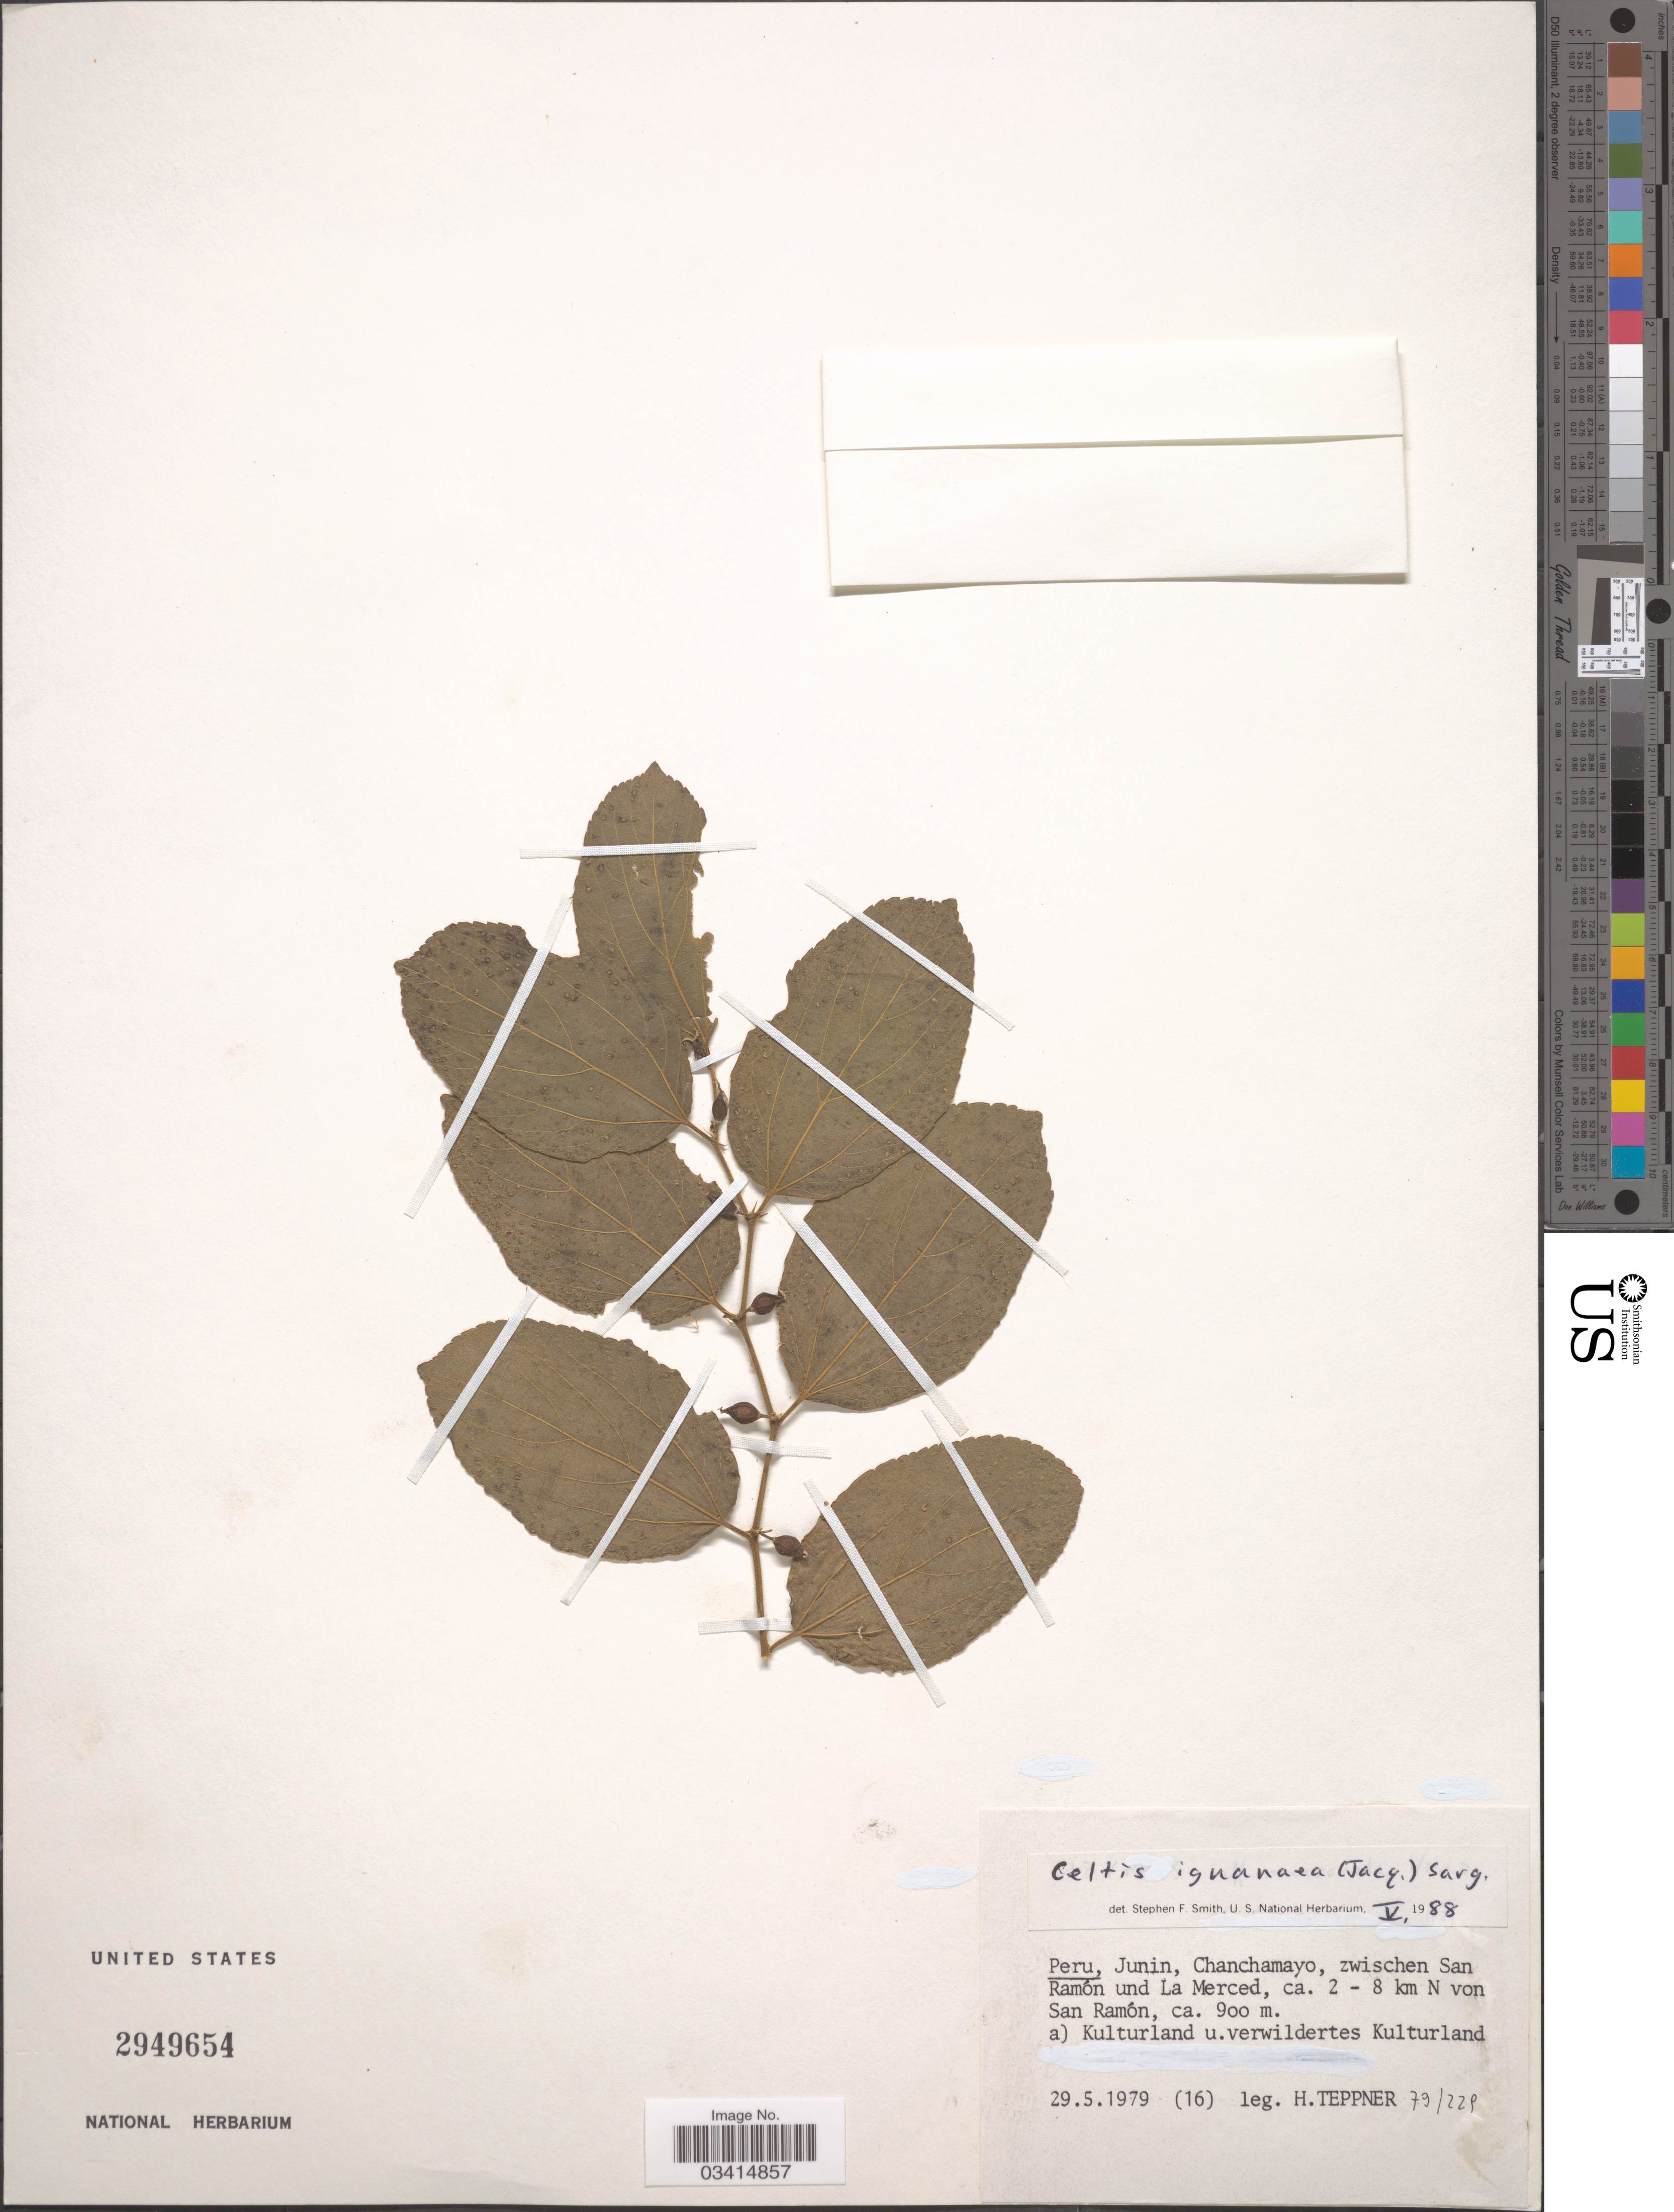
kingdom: Plantae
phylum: Tracheophyta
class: Magnoliopsida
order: Rosales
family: Cannabaceae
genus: Celtis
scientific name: Celtis iguanaea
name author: (Jacq.) Sarg.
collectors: H. Teppner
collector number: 79/225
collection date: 1979-05-29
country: Peru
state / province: Junín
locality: Chanchamayo, zwischen San Ramón und La Merced, ca. 2-8 km N von San Ramón.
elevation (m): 900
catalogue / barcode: US 2949654